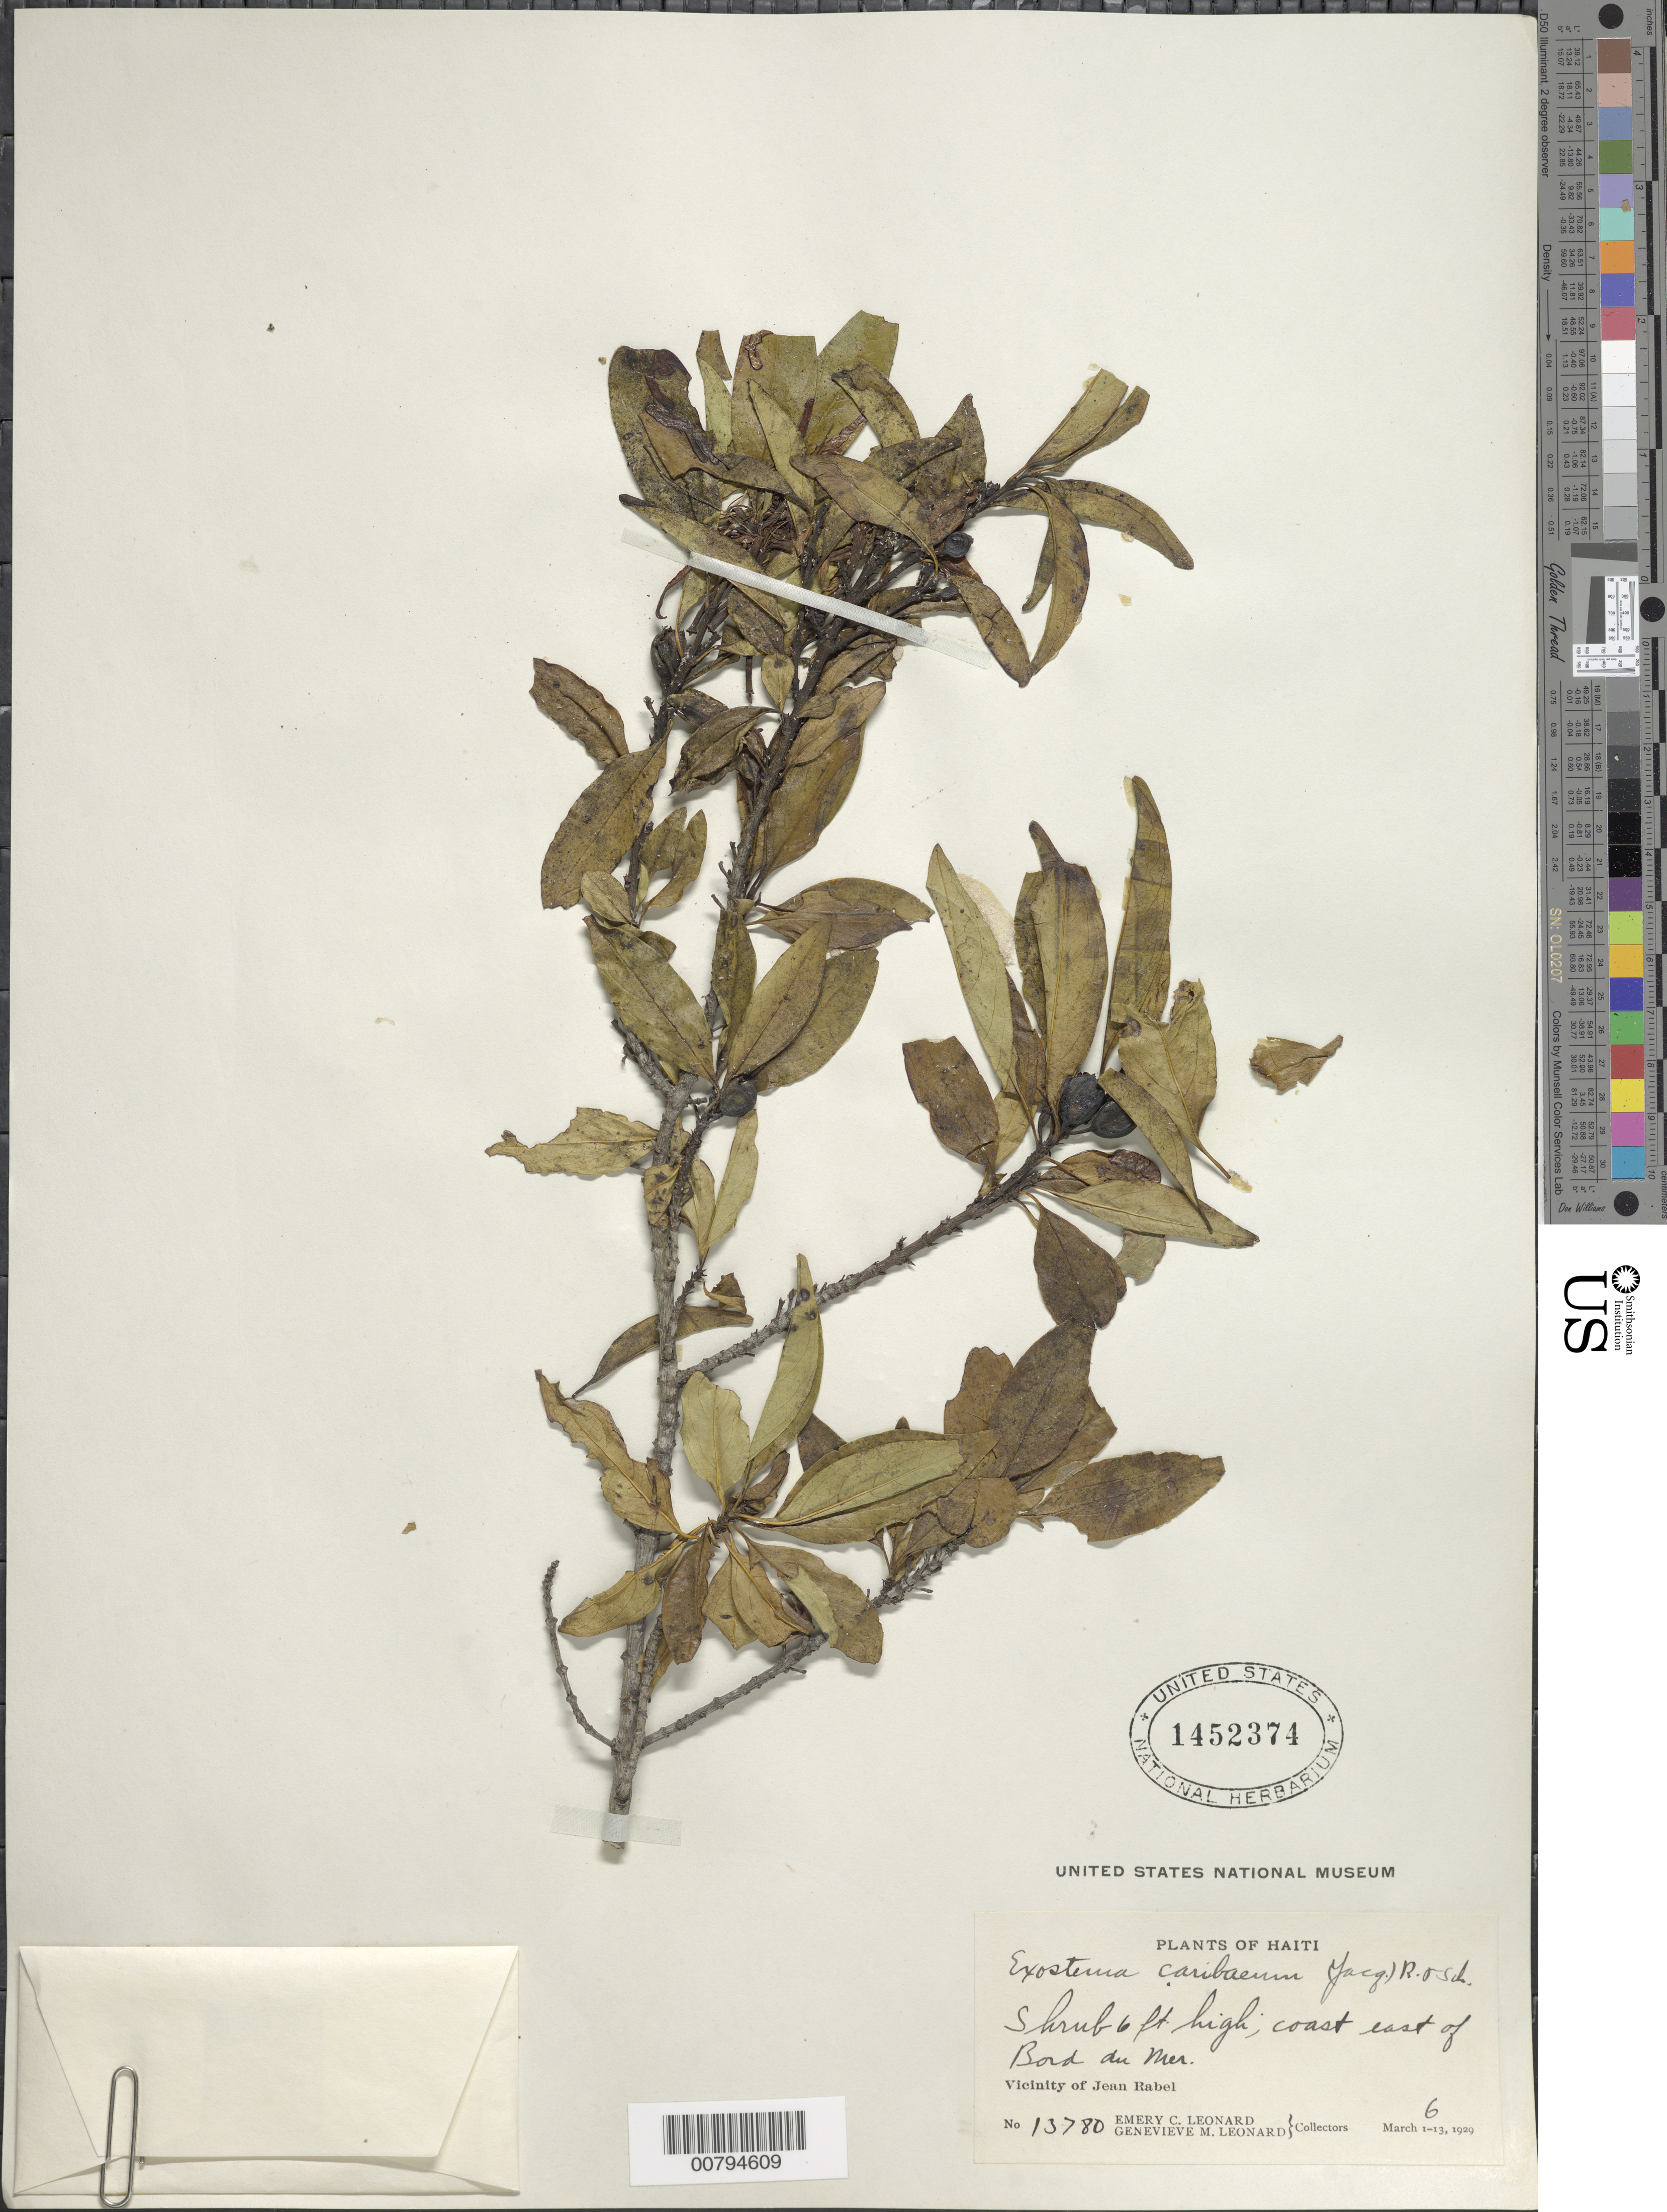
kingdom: Plantae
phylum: Tracheophyta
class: Magnoliopsida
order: Gentianales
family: Rubiaceae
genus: Exostema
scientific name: Exostema caribaeum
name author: (Jacq.) Roem. & Schult.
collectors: E. C. Leonard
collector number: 13780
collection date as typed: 06 Mar 1929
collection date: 1929-03-06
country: Haiti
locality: Coast east of Bord du Mer. Vicinity of Jean Rabel.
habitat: Seacoast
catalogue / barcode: US 1452374